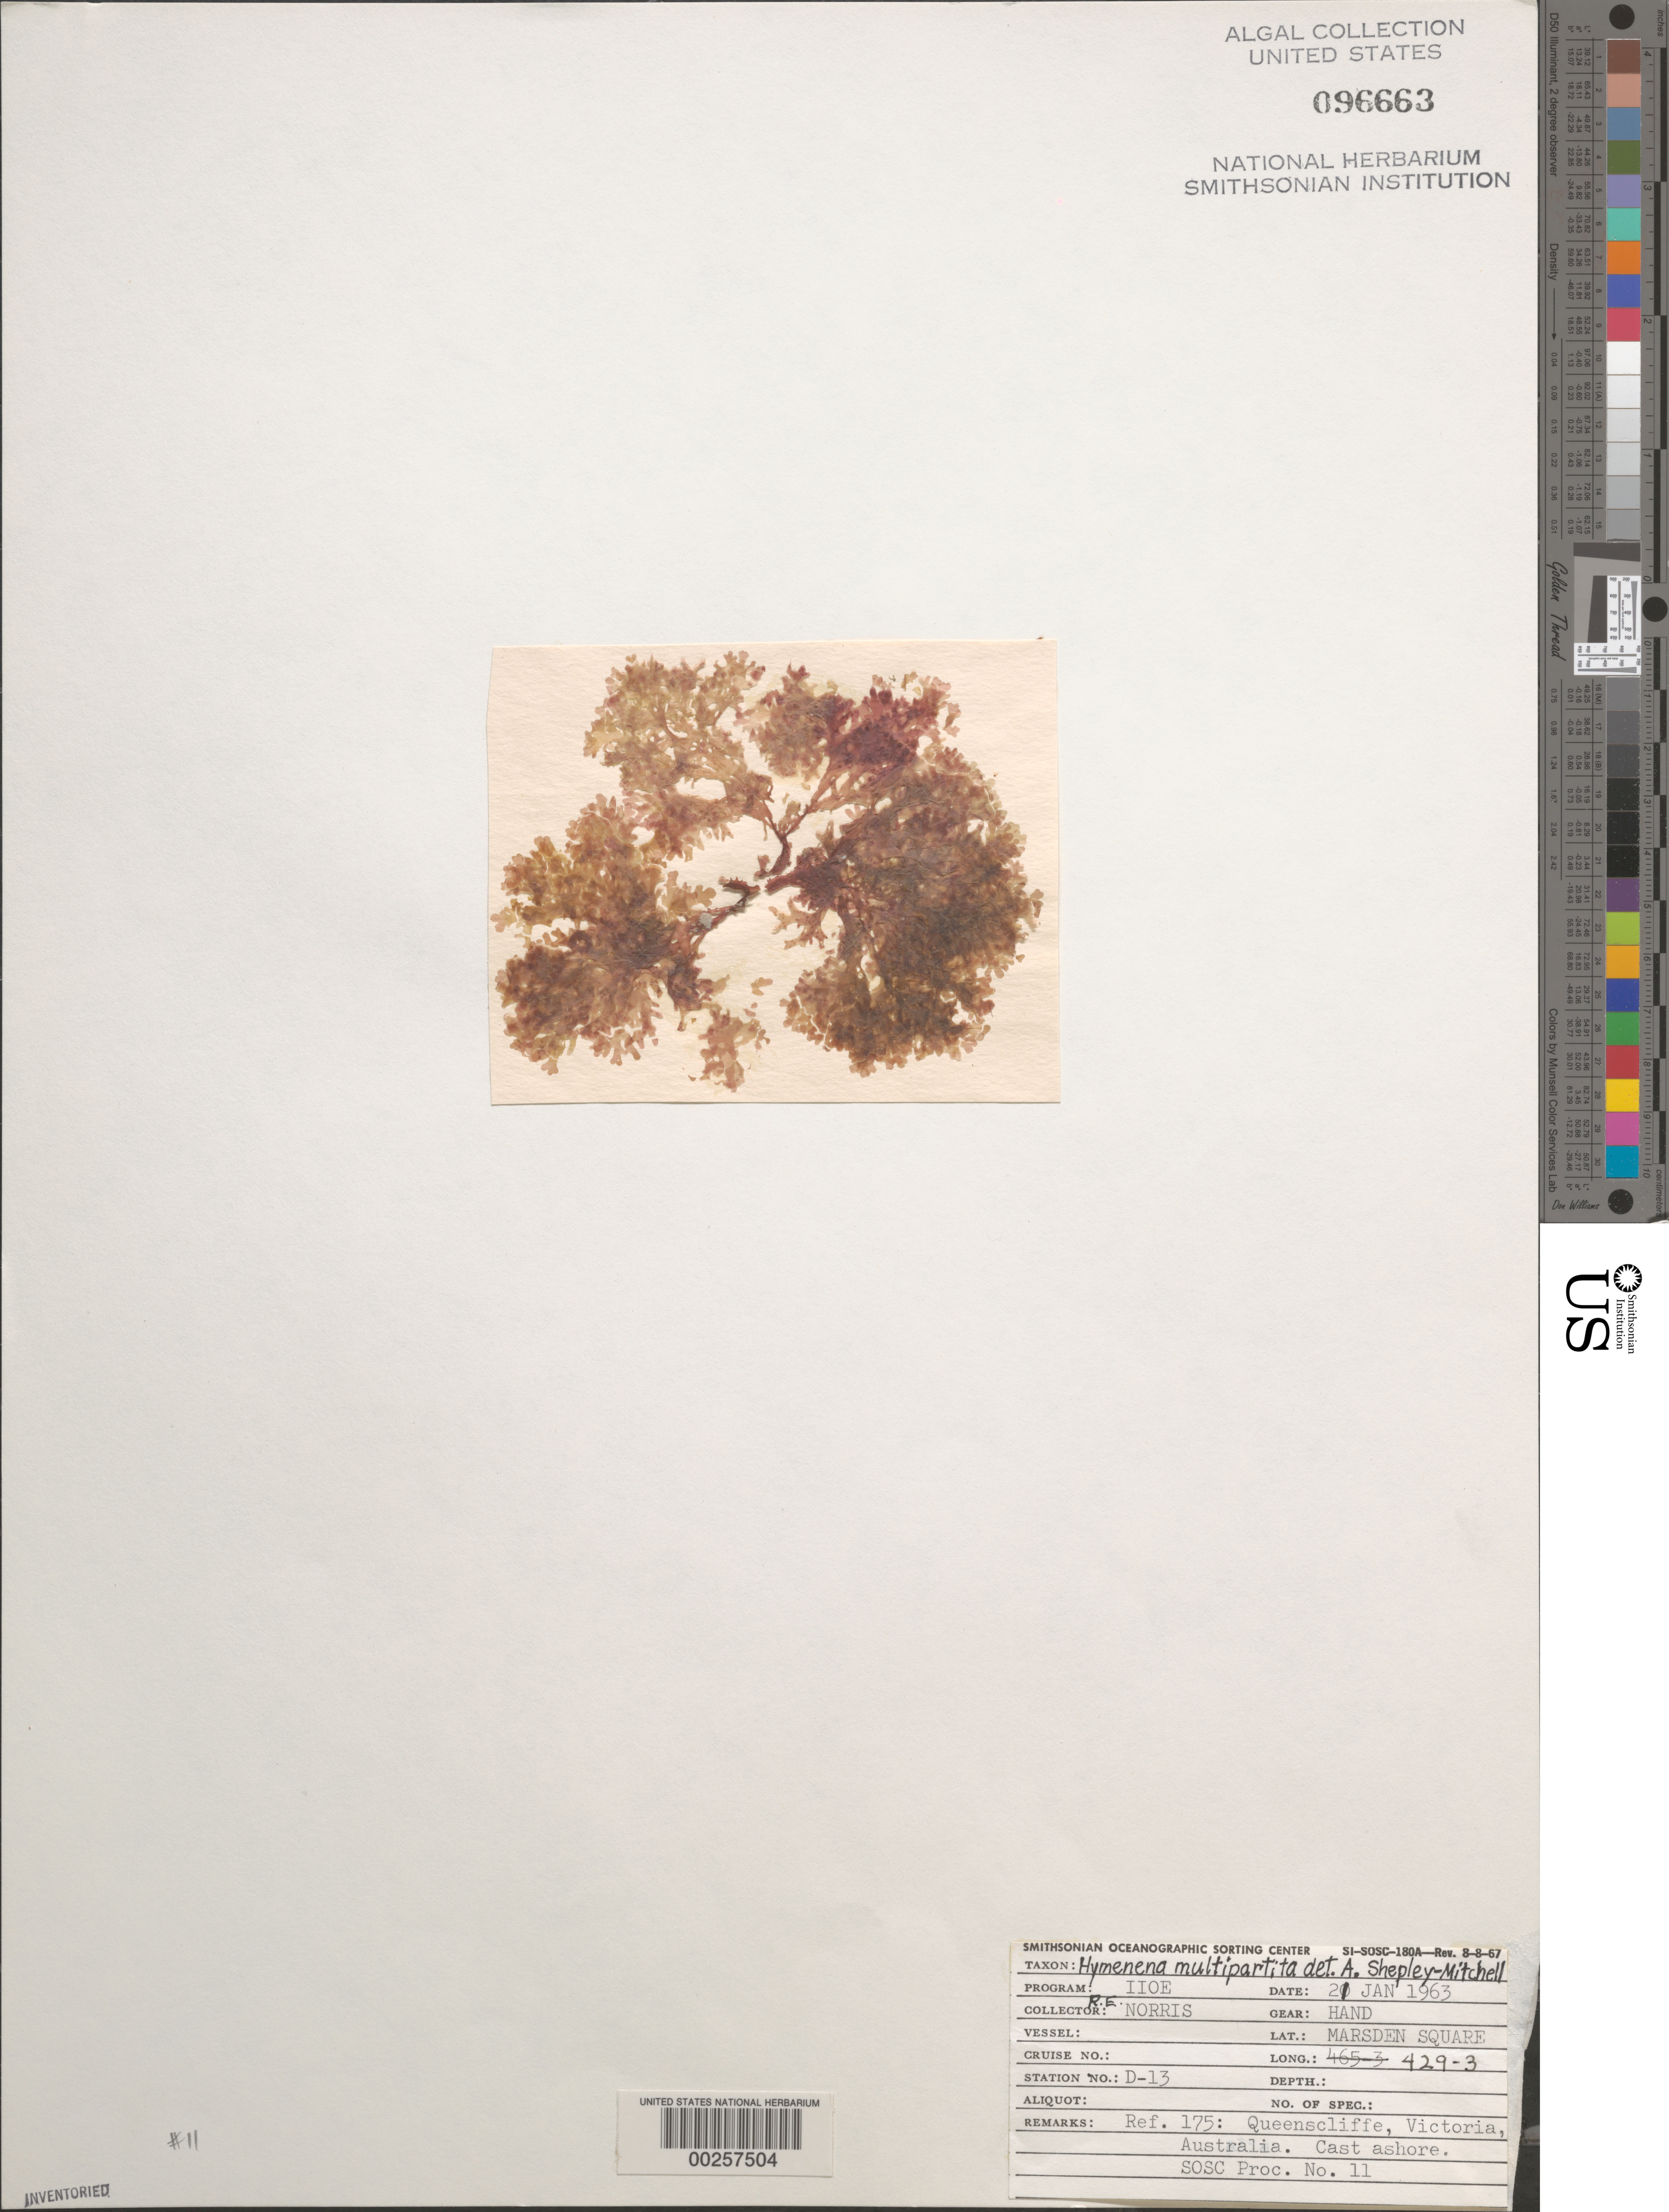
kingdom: Plantae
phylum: Rhodophyta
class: Florideophyceae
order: Ceramiales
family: Delesseriaceae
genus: Hymenena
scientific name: Hymenena multipartita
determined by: Shepley-Mitchell, A.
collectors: R. E. Norris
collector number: Station D-13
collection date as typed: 21 Jan 1963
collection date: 1963-01-21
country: Australia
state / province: Victoria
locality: Queenscliffe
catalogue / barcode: US 96663